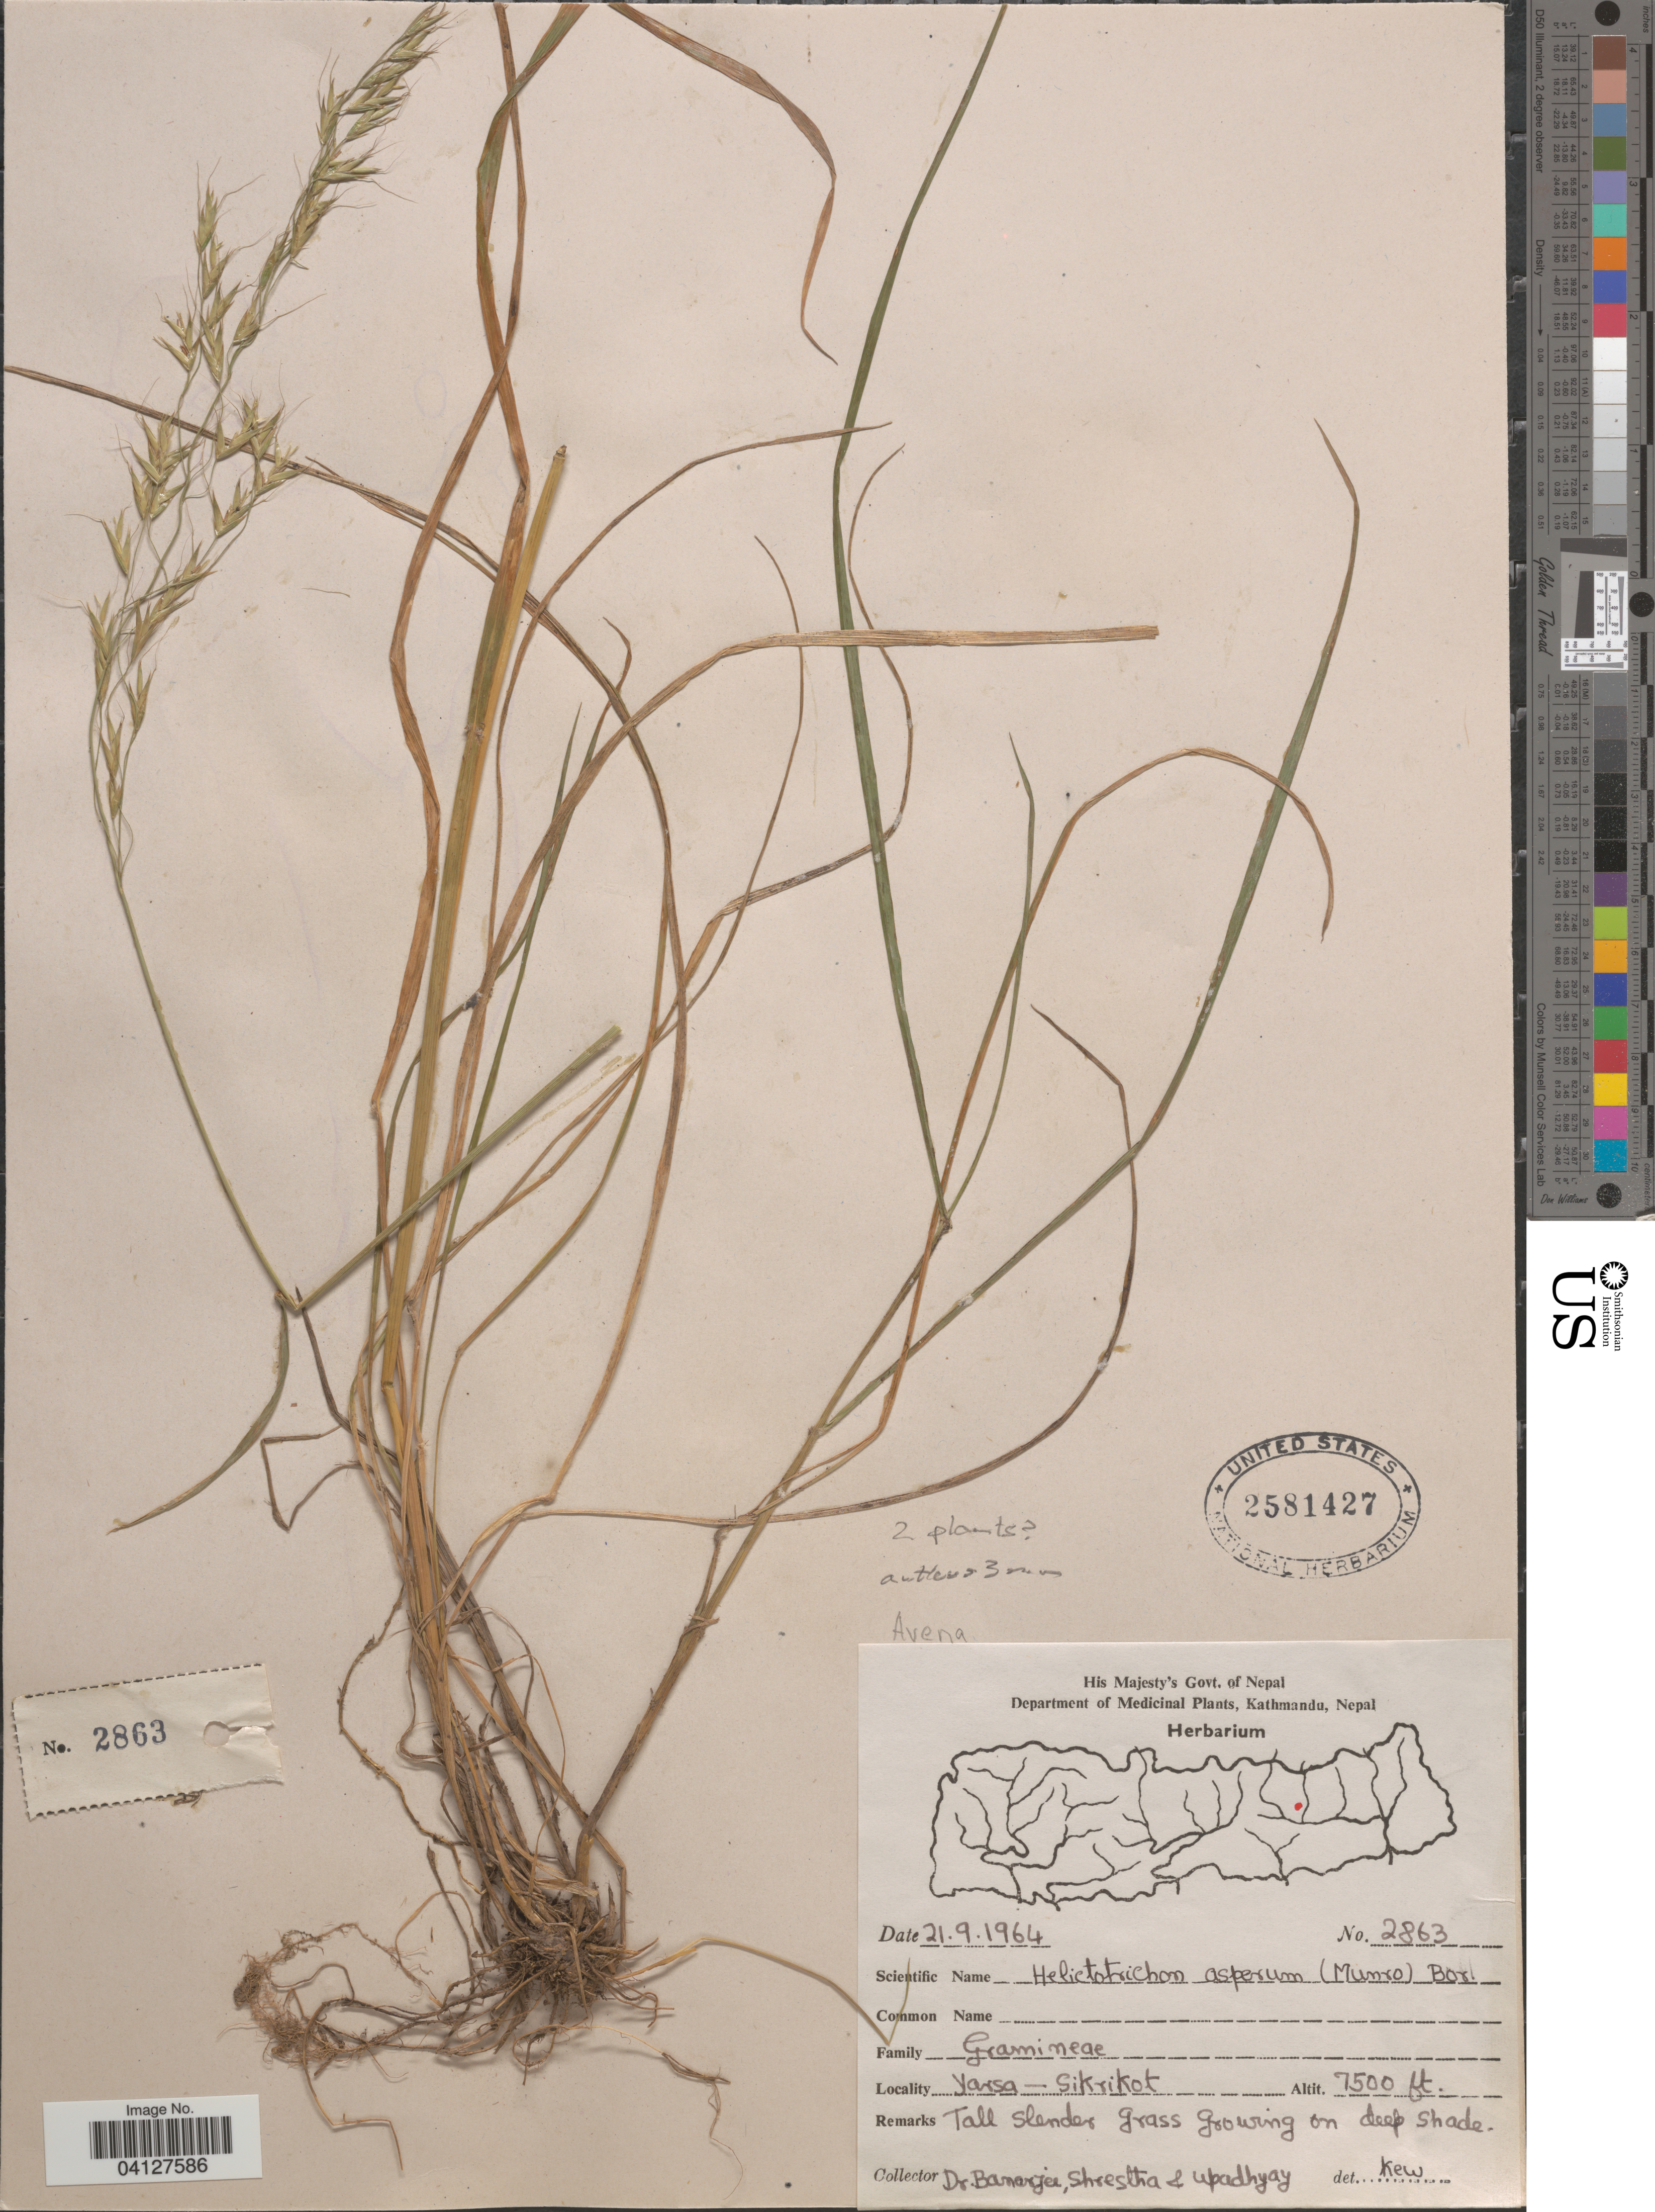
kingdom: Plantae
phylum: Tracheophyta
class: Liliopsida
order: Poales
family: Poaceae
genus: Helictotrichon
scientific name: Helictotrichon asperum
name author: (Munro ex Thwaites) Bor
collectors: Banerjee, -. Shrestha & Upadhyay, --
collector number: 2863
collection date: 1964-09-21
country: Nepal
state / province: Madhyamanchal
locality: Yarsa - Sikrikot.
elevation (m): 2286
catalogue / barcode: US 2581427